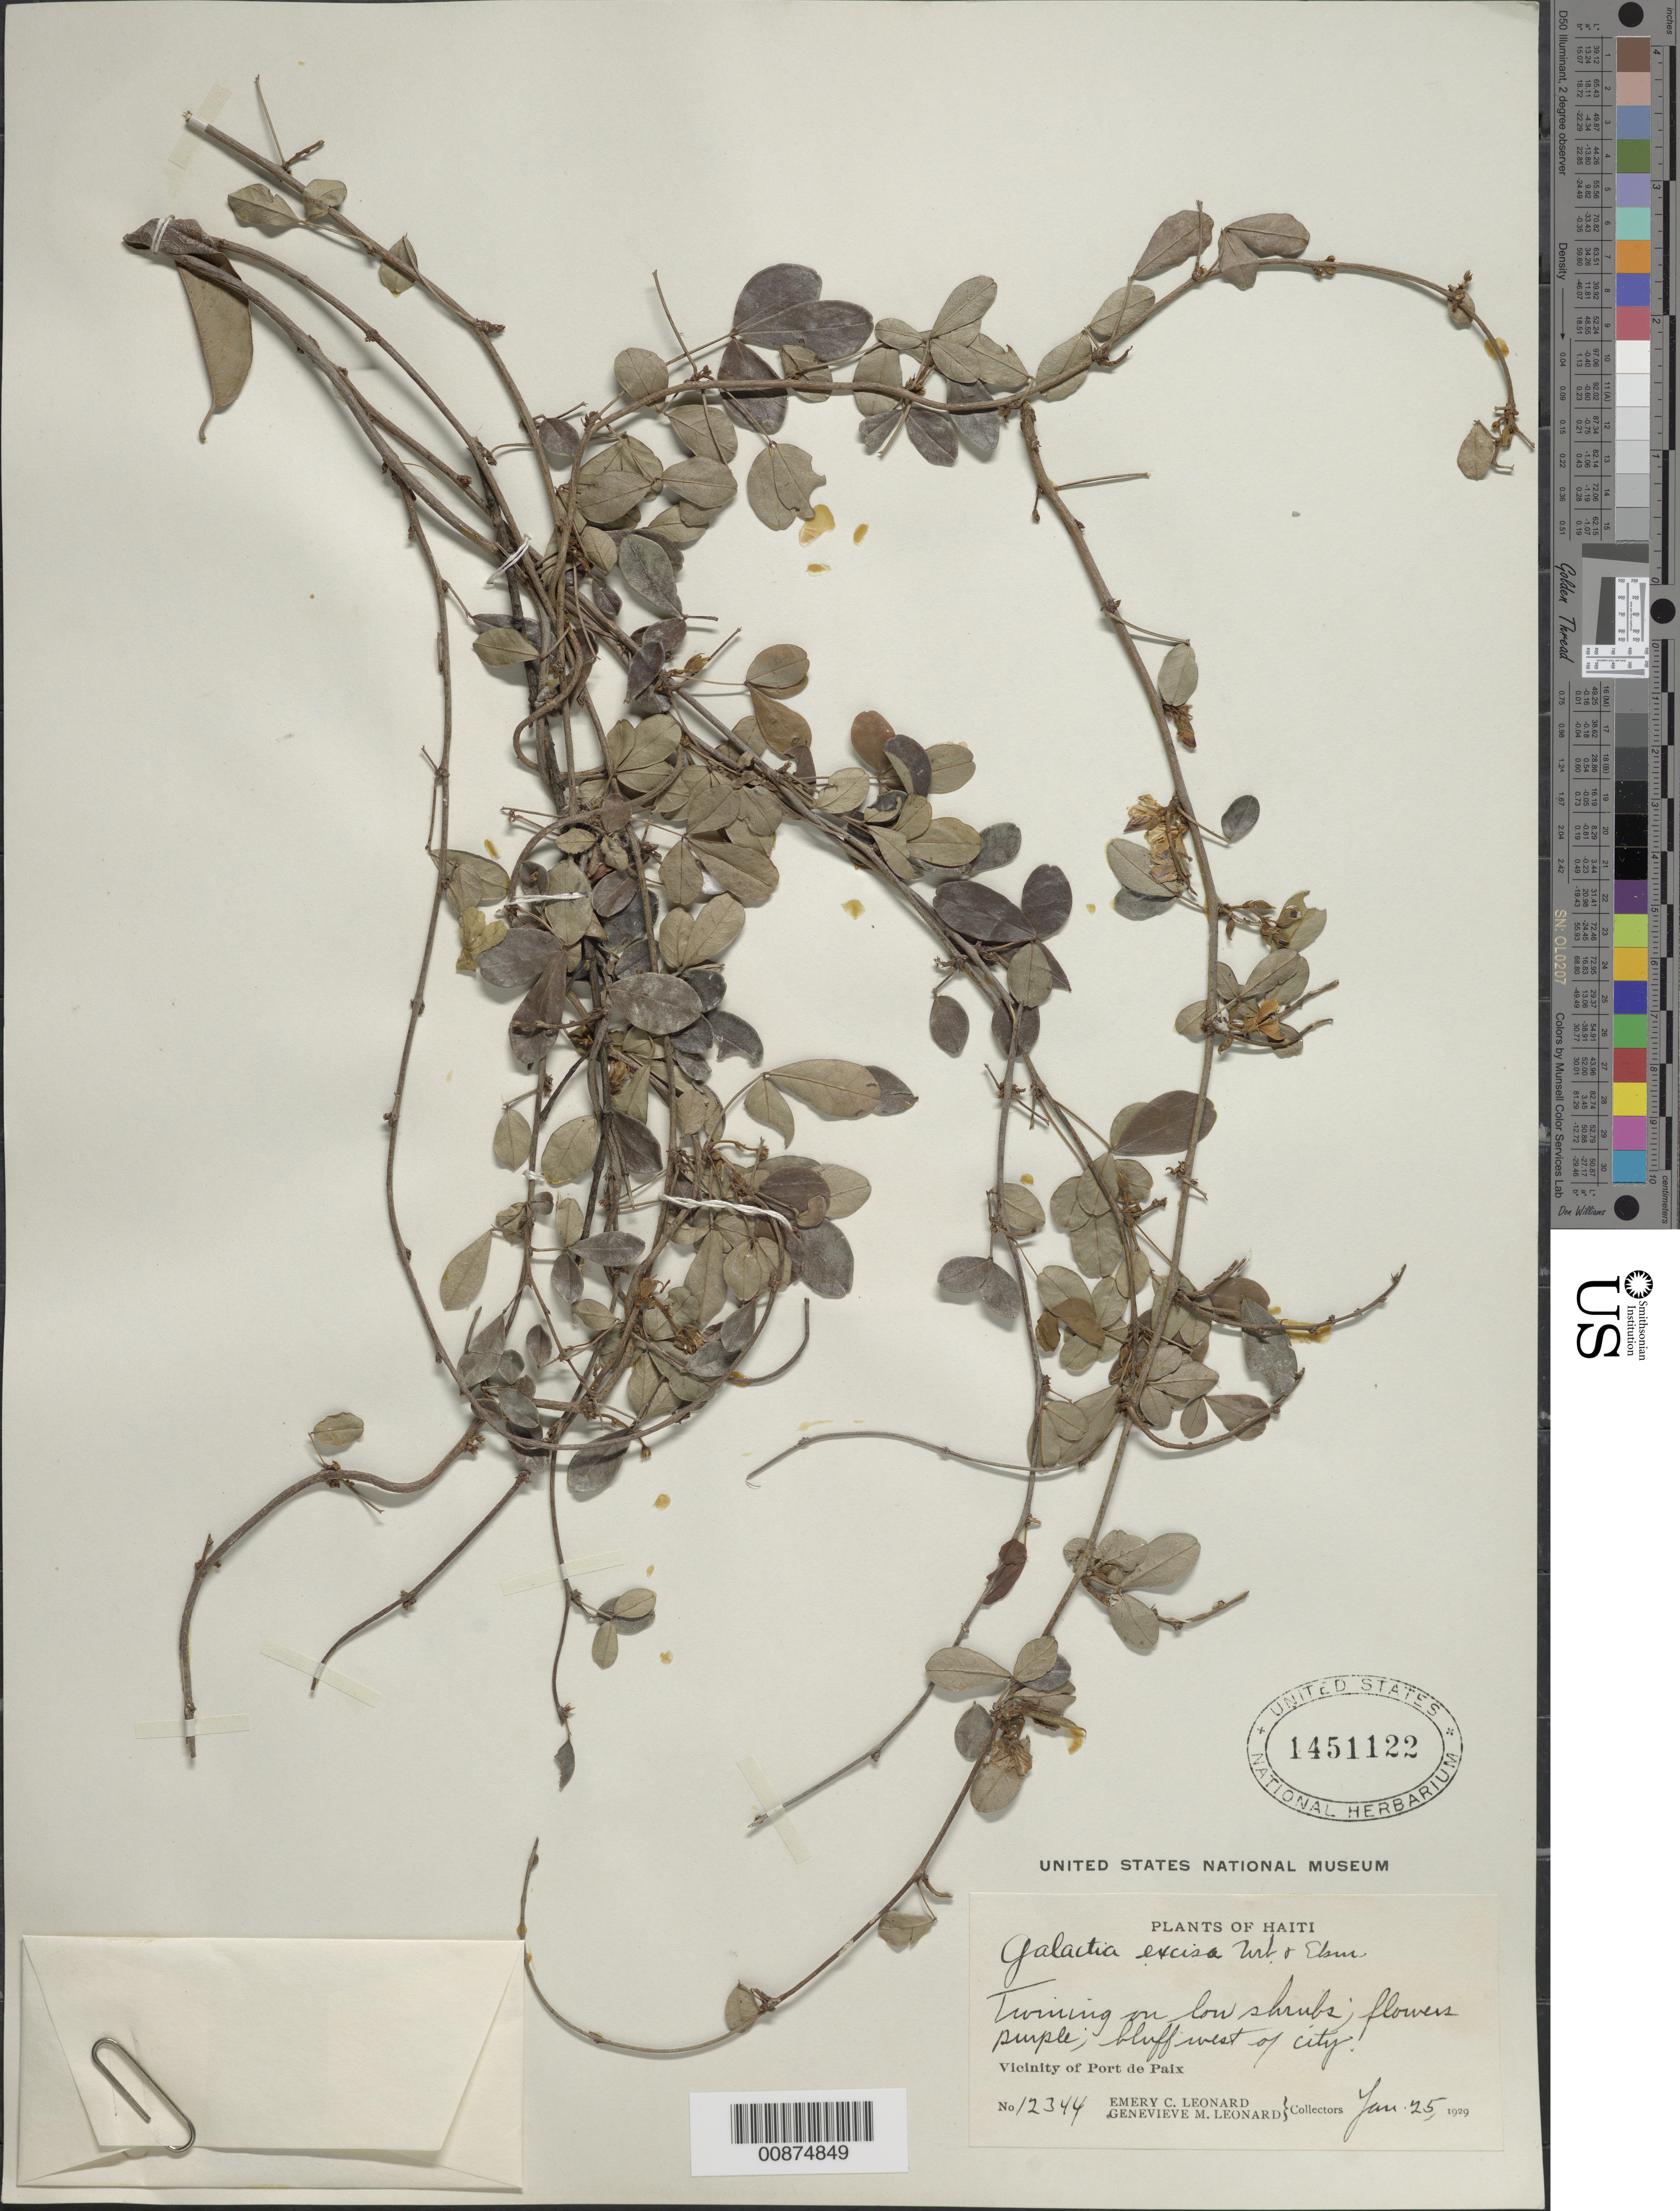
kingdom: Plantae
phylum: Tracheophyta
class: Magnoliopsida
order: Fabales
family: Fabaceae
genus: Galactia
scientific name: Galactia excisa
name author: Urb. & Ekman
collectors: E. C. Leonard & G. M. Leonard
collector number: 12344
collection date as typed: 25 Jan 1929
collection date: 1929-01-25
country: Haiti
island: Hispaniola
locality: Vicinity of Port-de-Paix. Bluff west of city.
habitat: Twining on low shrubs. Bluff.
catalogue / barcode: US 1451122